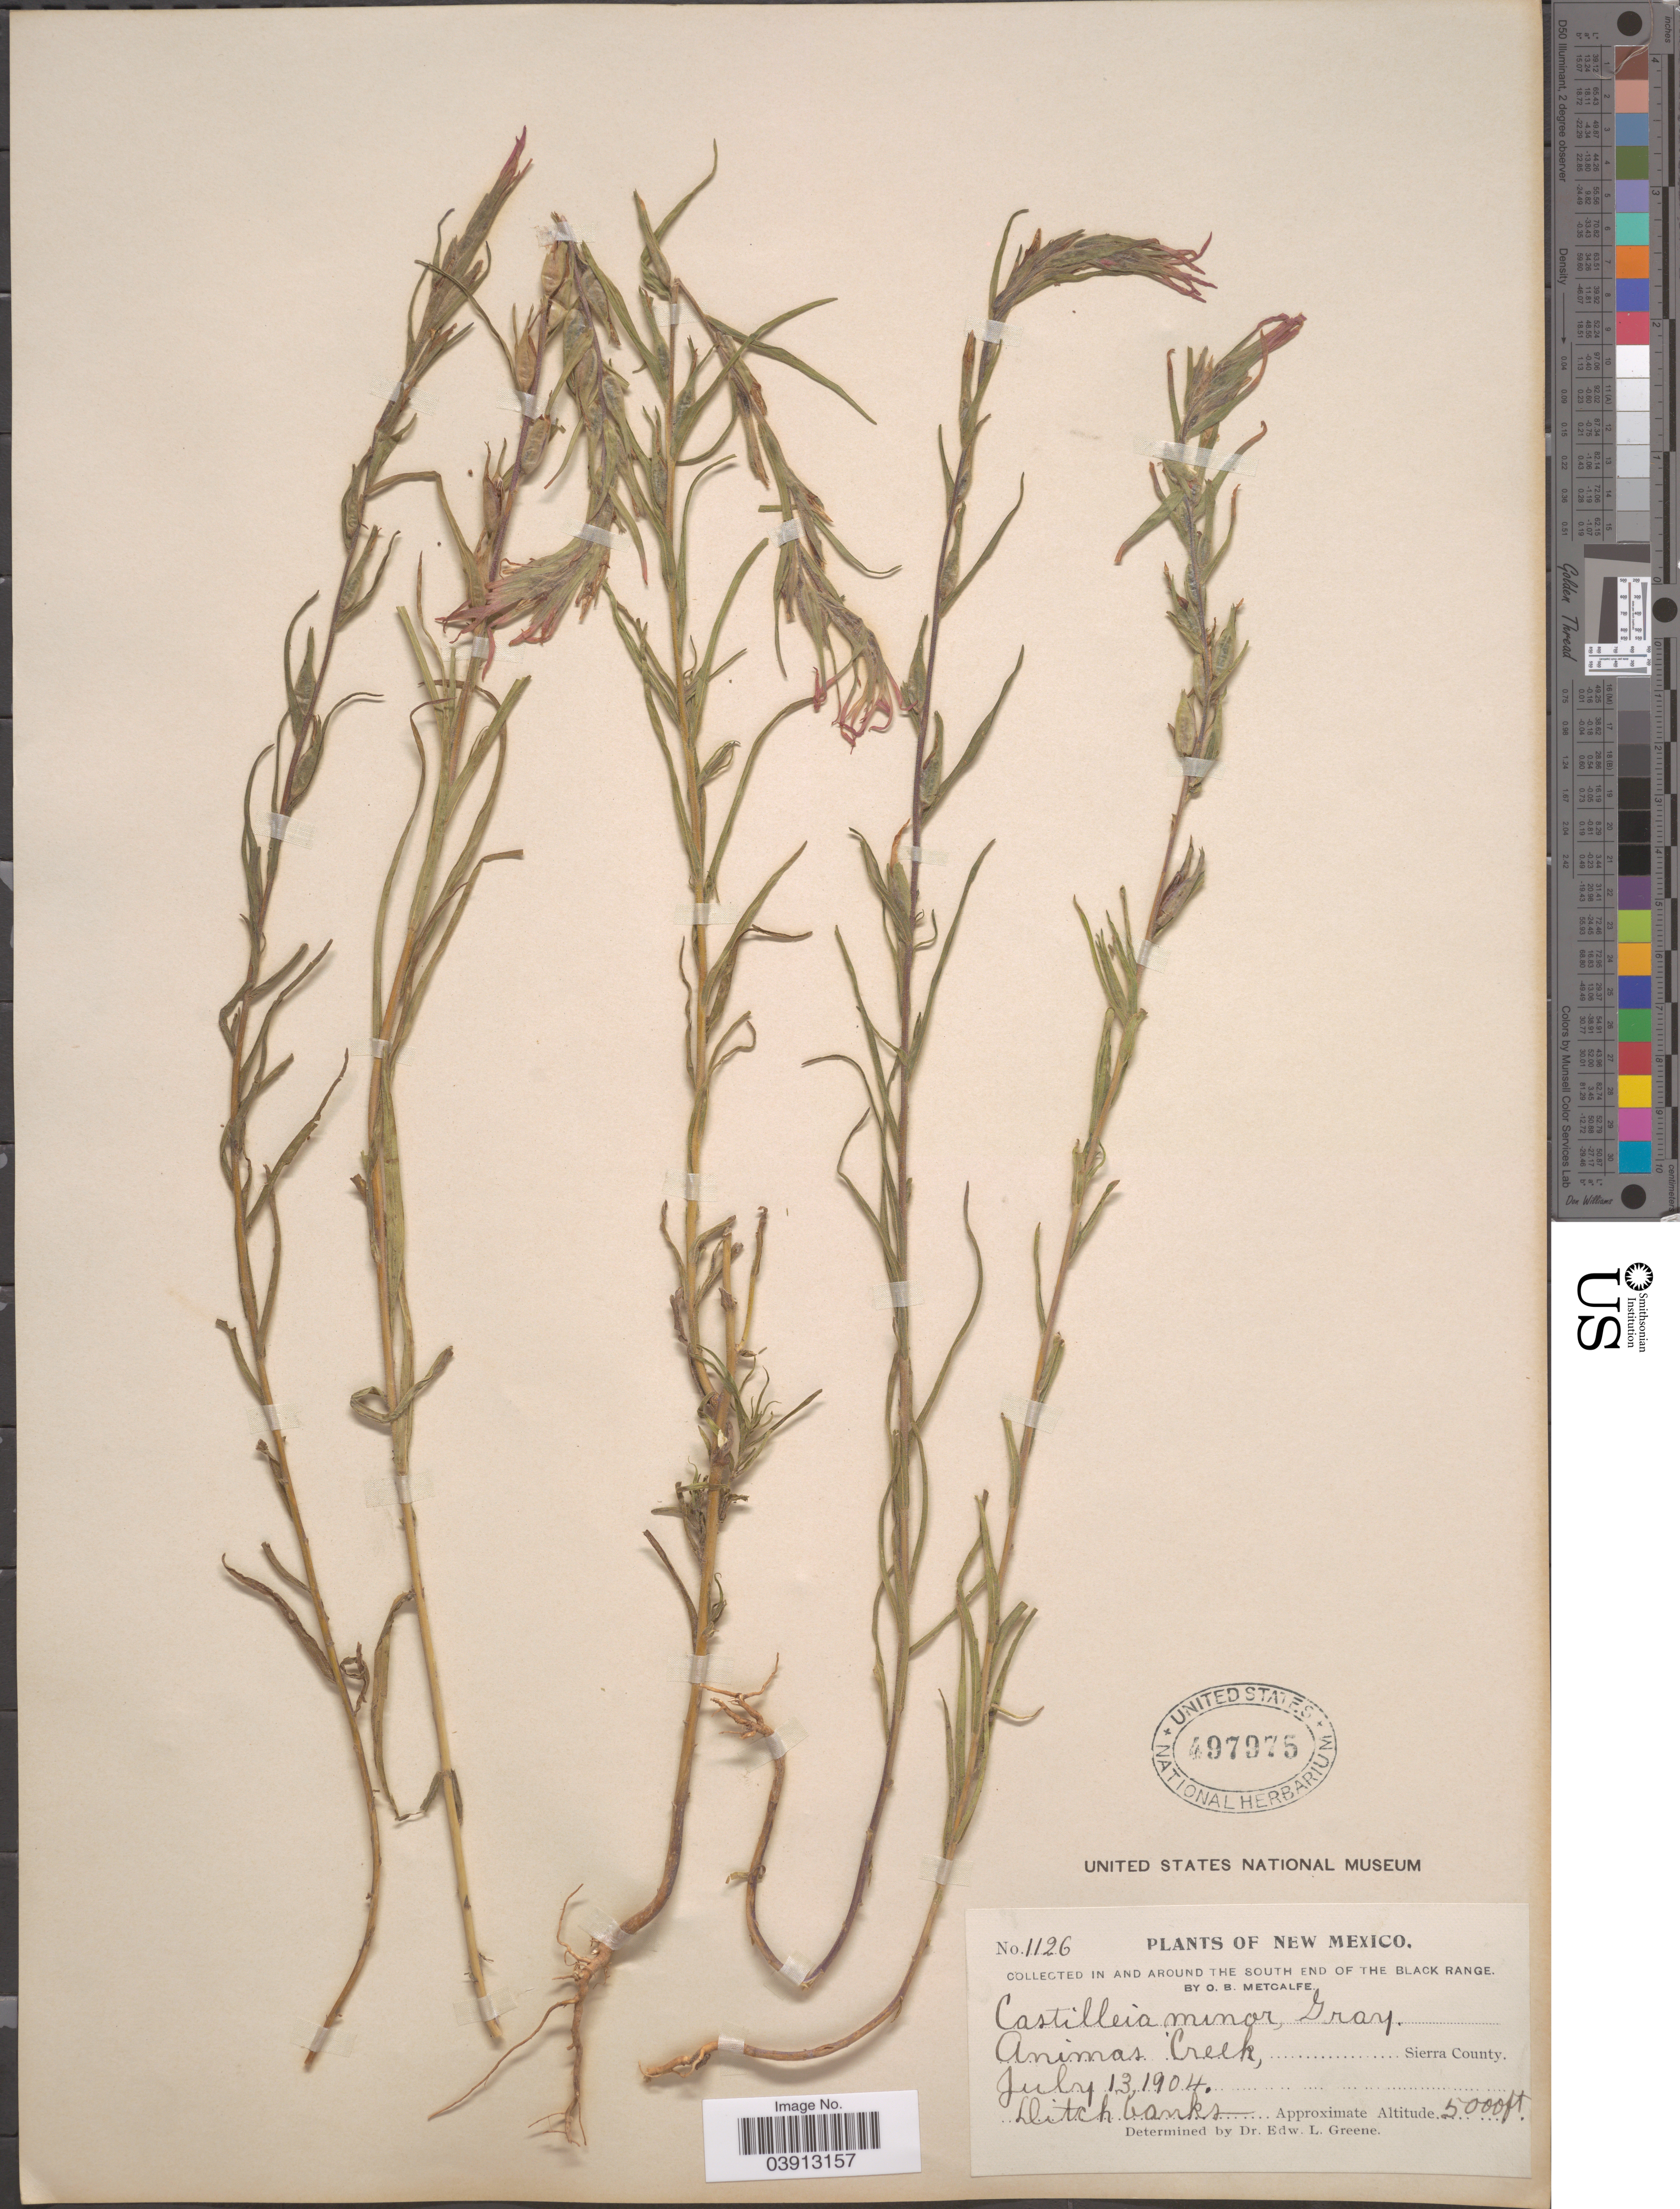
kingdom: Plantae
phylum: Tracheophyta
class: Magnoliopsida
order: Lamiales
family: Orobanchaceae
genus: Castilleja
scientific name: Castilleja minor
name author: A. Gray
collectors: O. B. Metcalfe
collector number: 1126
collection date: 1904-07-13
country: United States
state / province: New Mexico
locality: In and around the South end of the Black Range. Animas Creek, Sierra County. Ditch banks.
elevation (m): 1524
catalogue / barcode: US 497975